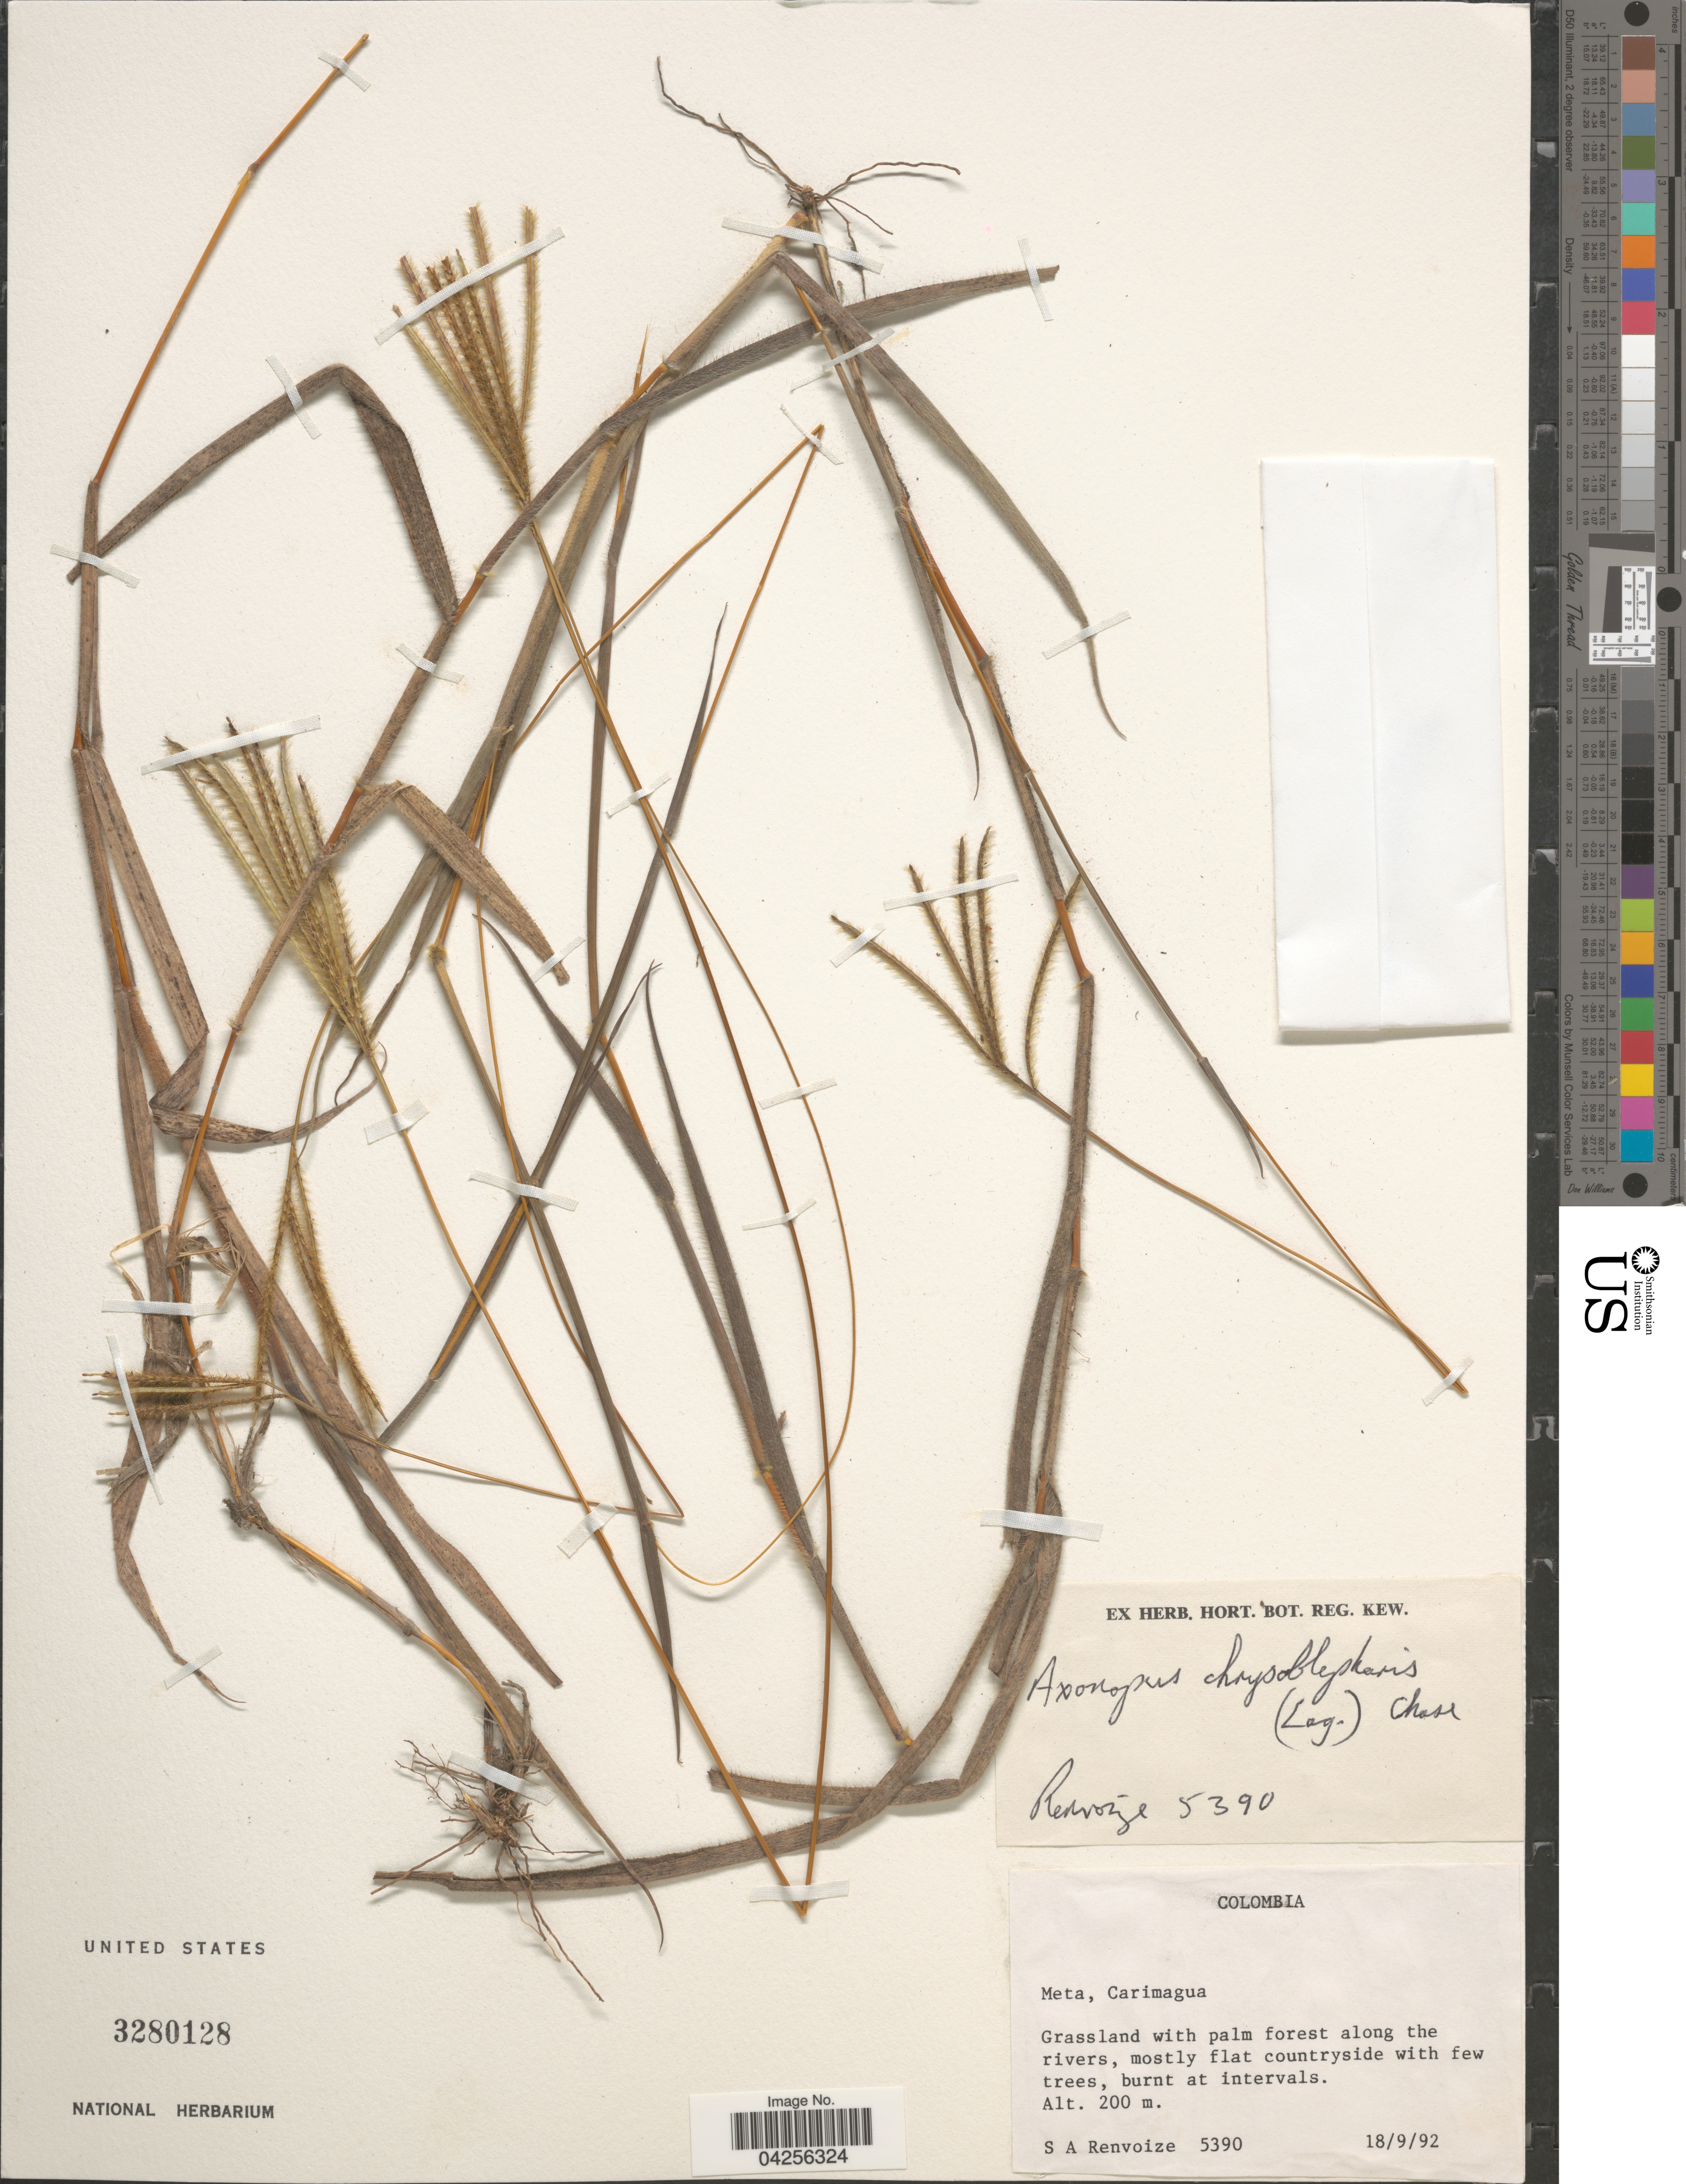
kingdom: Plantae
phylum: Tracheophyta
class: Liliopsida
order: Poales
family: Poaceae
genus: Axonopus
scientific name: Axonopus chrysoblepharis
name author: (Lag.) Chase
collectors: S. A. Renvoize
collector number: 5390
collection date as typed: Transcribed d/m/y: 18/9/92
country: Colombia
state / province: Meta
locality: Carimagua.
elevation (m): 200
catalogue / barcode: US 3280128